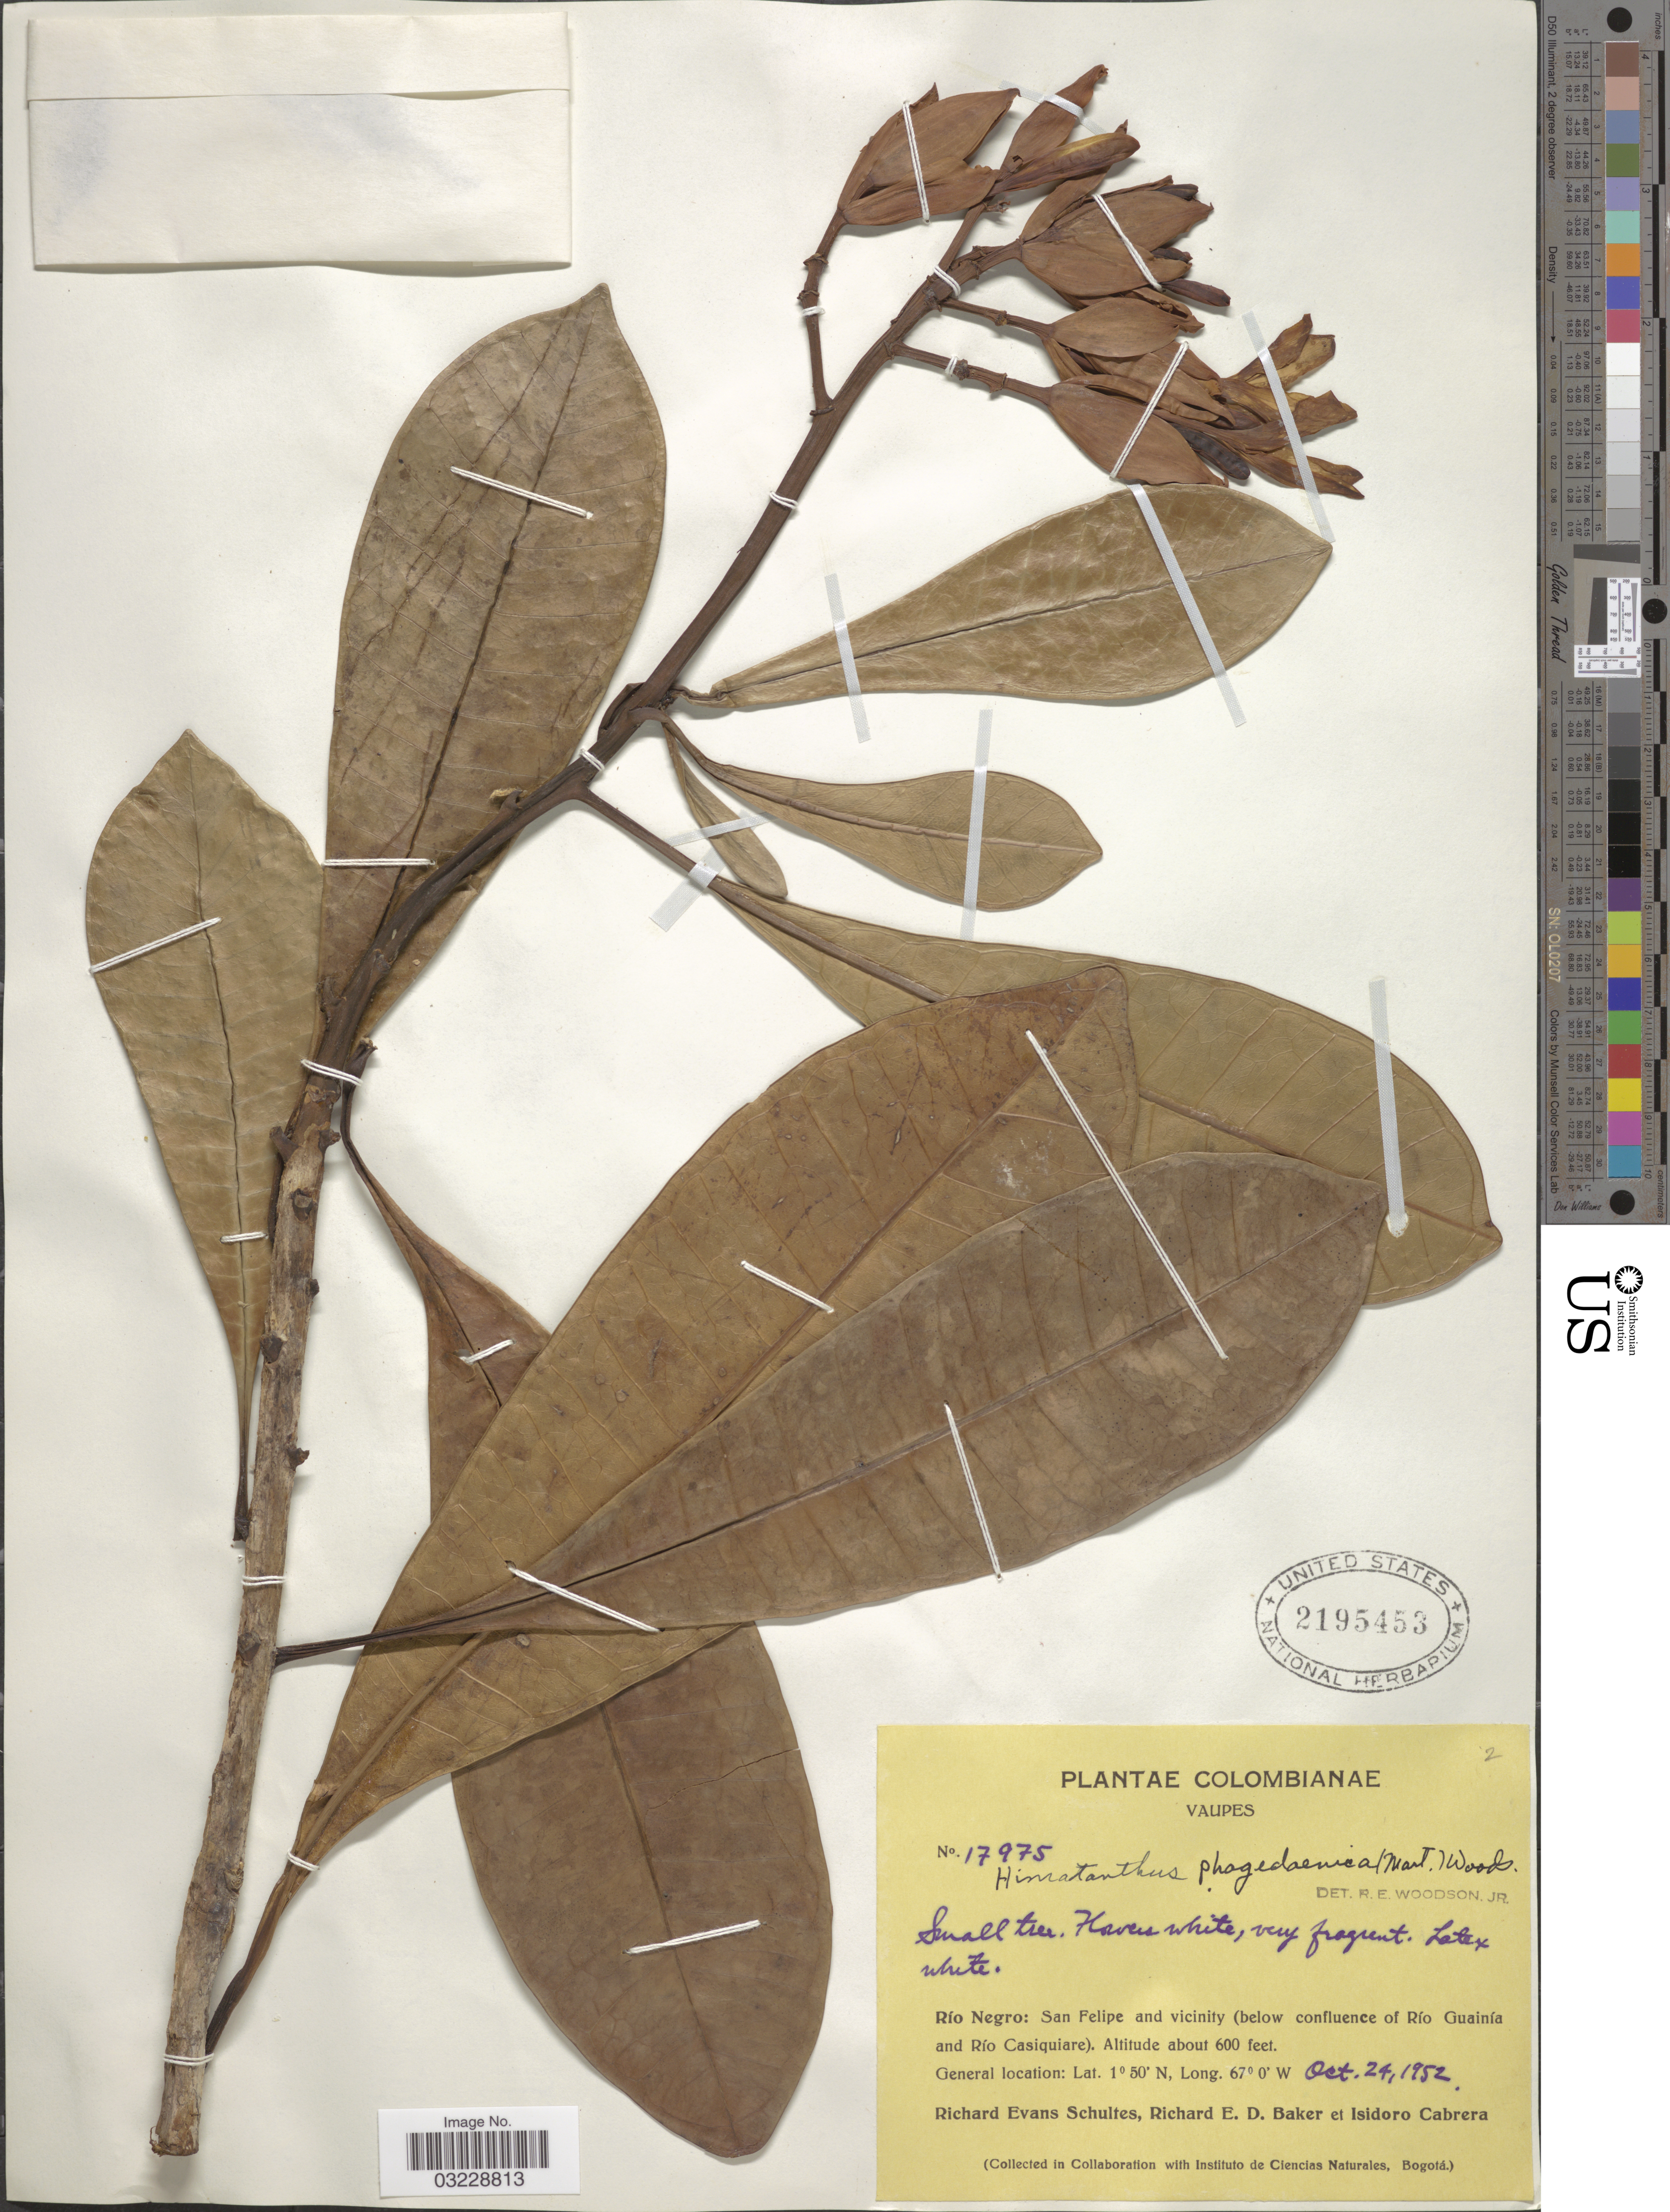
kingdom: Plantae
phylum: Tracheophyta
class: Magnoliopsida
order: Gentianales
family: Apocynaceae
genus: Himatanthus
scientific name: Himatanthus phagedaenicus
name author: (Mart.) Woodson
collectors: R. E. Schultes, R. E. D. Baker & I. Cabrera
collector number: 17975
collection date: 1952-10-24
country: Colombia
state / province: Vaupés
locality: Río Negro: San Felipe and vicinity (below confluence of Río Guainía and Río Casiquiare).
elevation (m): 183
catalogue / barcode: US 2195453